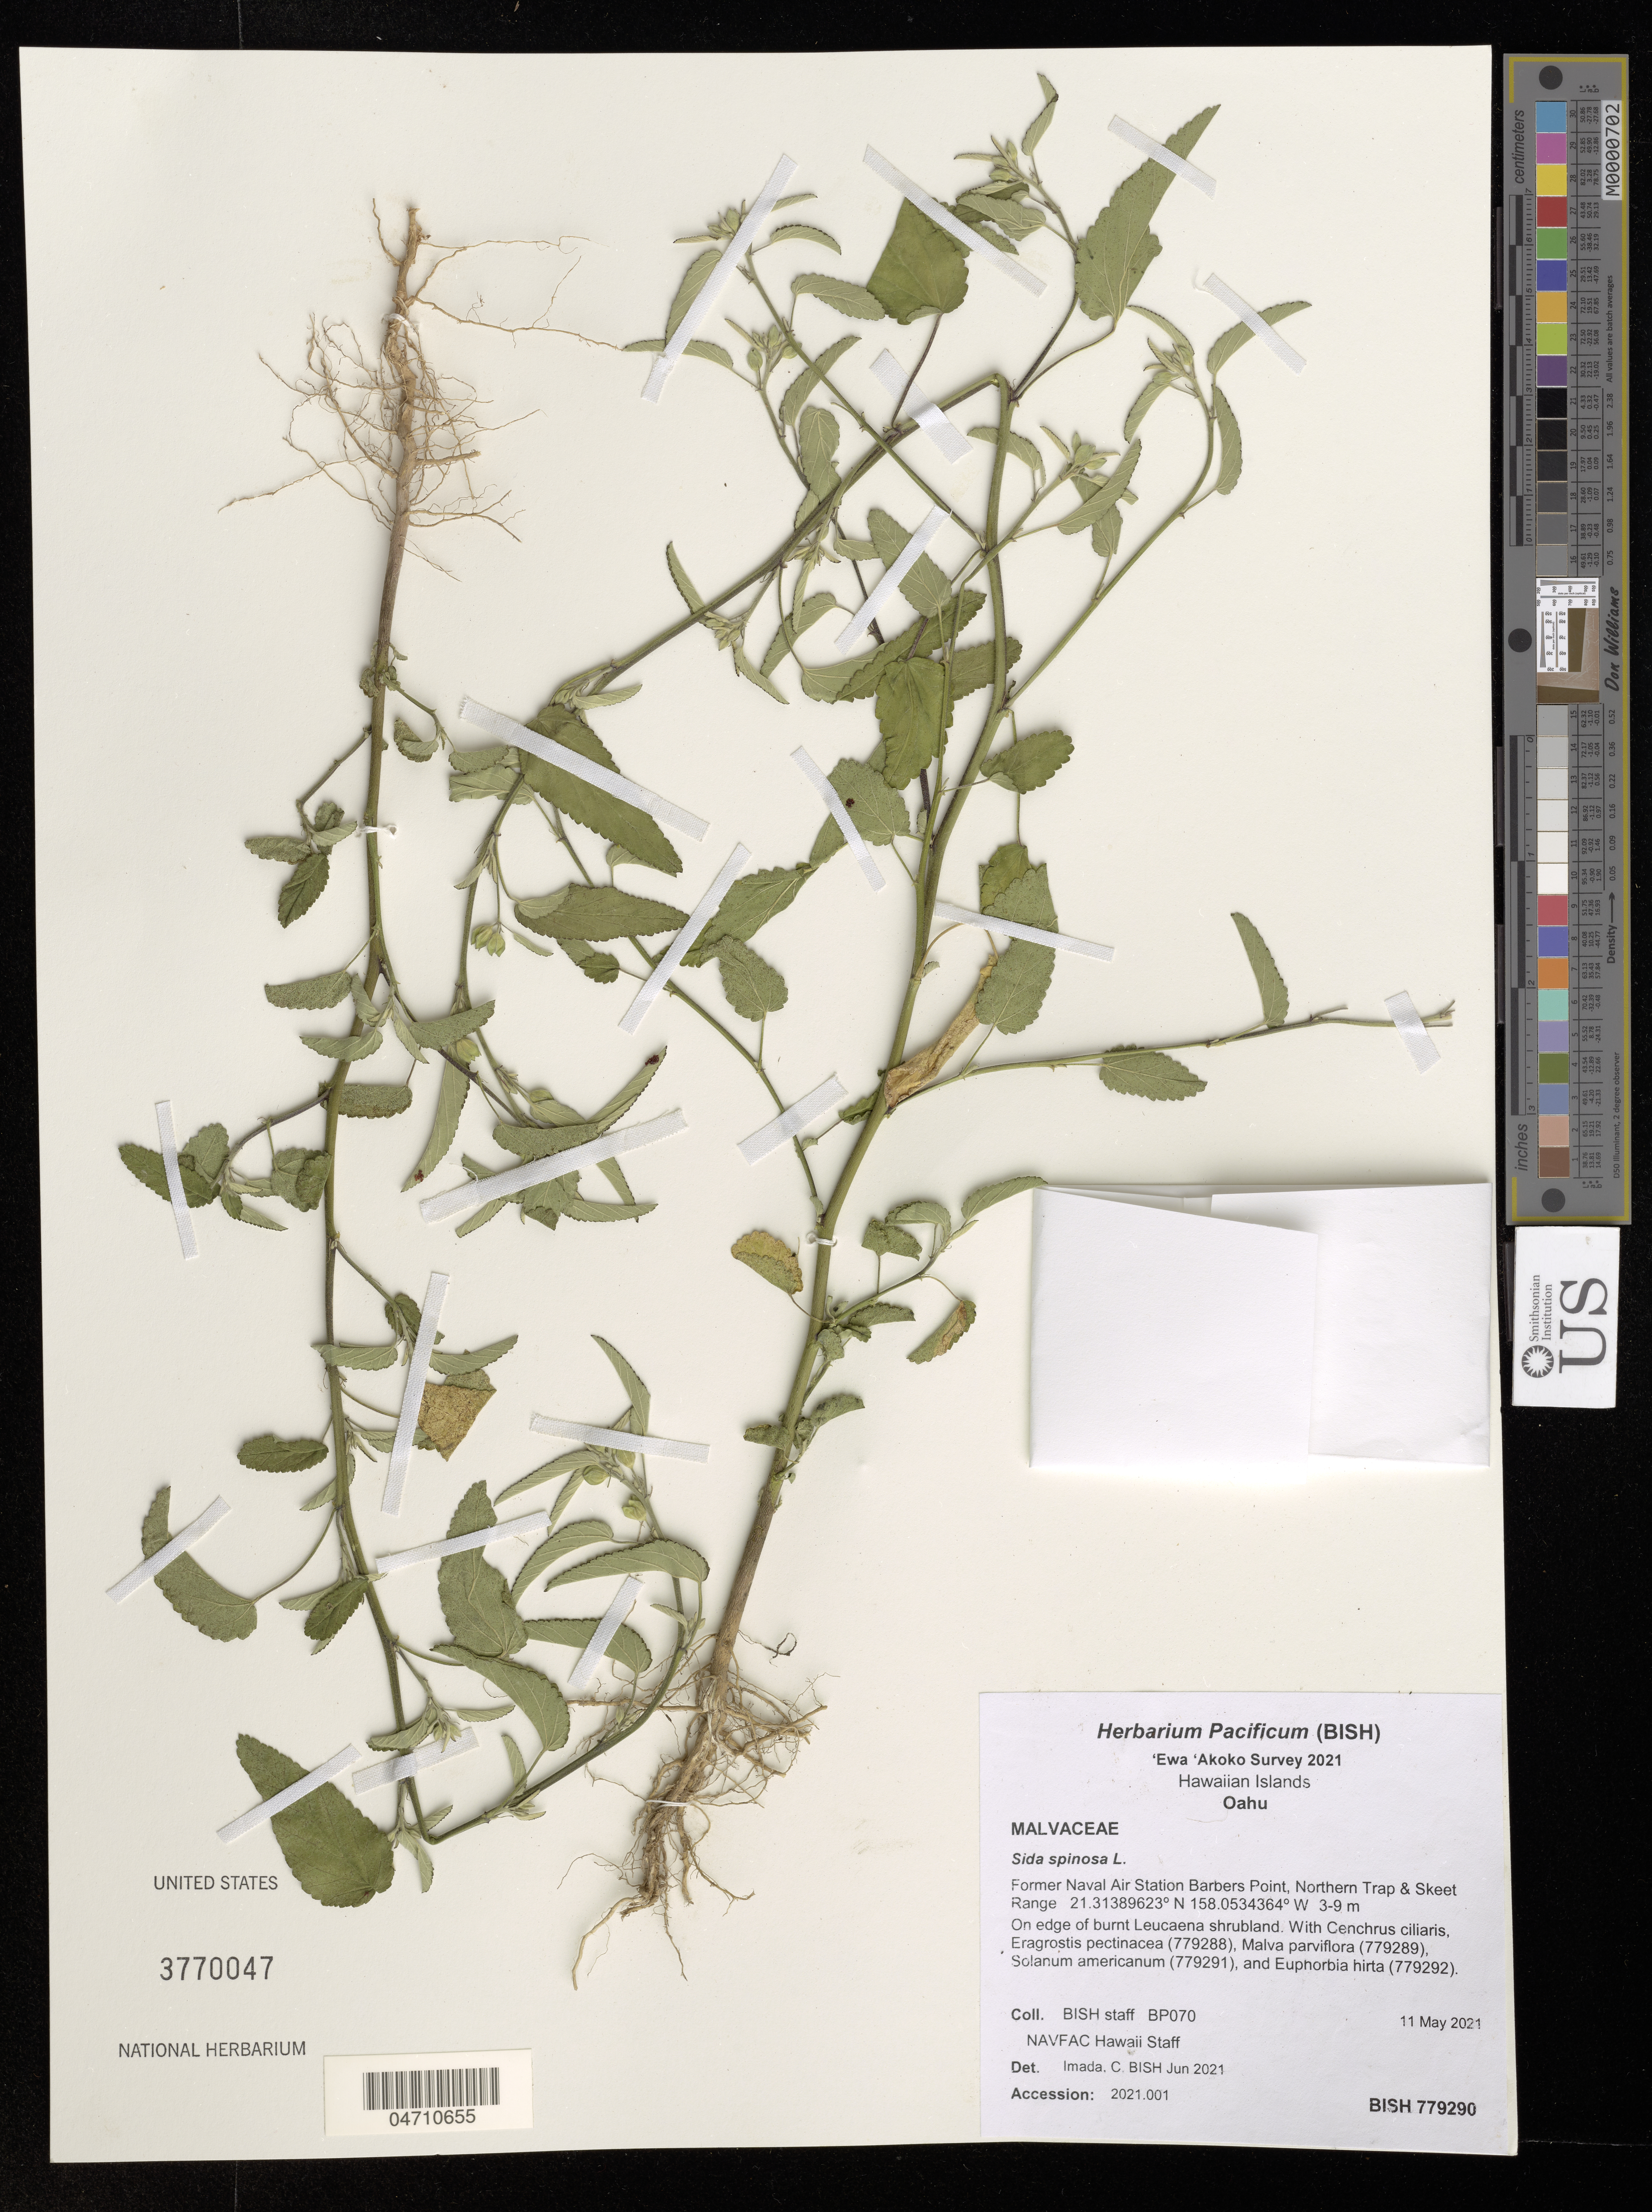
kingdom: Plantae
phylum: Tracheophyta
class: Magnoliopsida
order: Malvales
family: Malvaceae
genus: Sida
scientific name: Sida spinosa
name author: L.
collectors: Bernice P. Bishop Museum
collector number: BP070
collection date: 2021-05-11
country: United States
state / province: Hawaii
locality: Hawaiian Islands. Oahu. Former Naval Air Station Barbers Point, Northern Trap & Skeet Range.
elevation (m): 3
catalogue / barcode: US 3770047